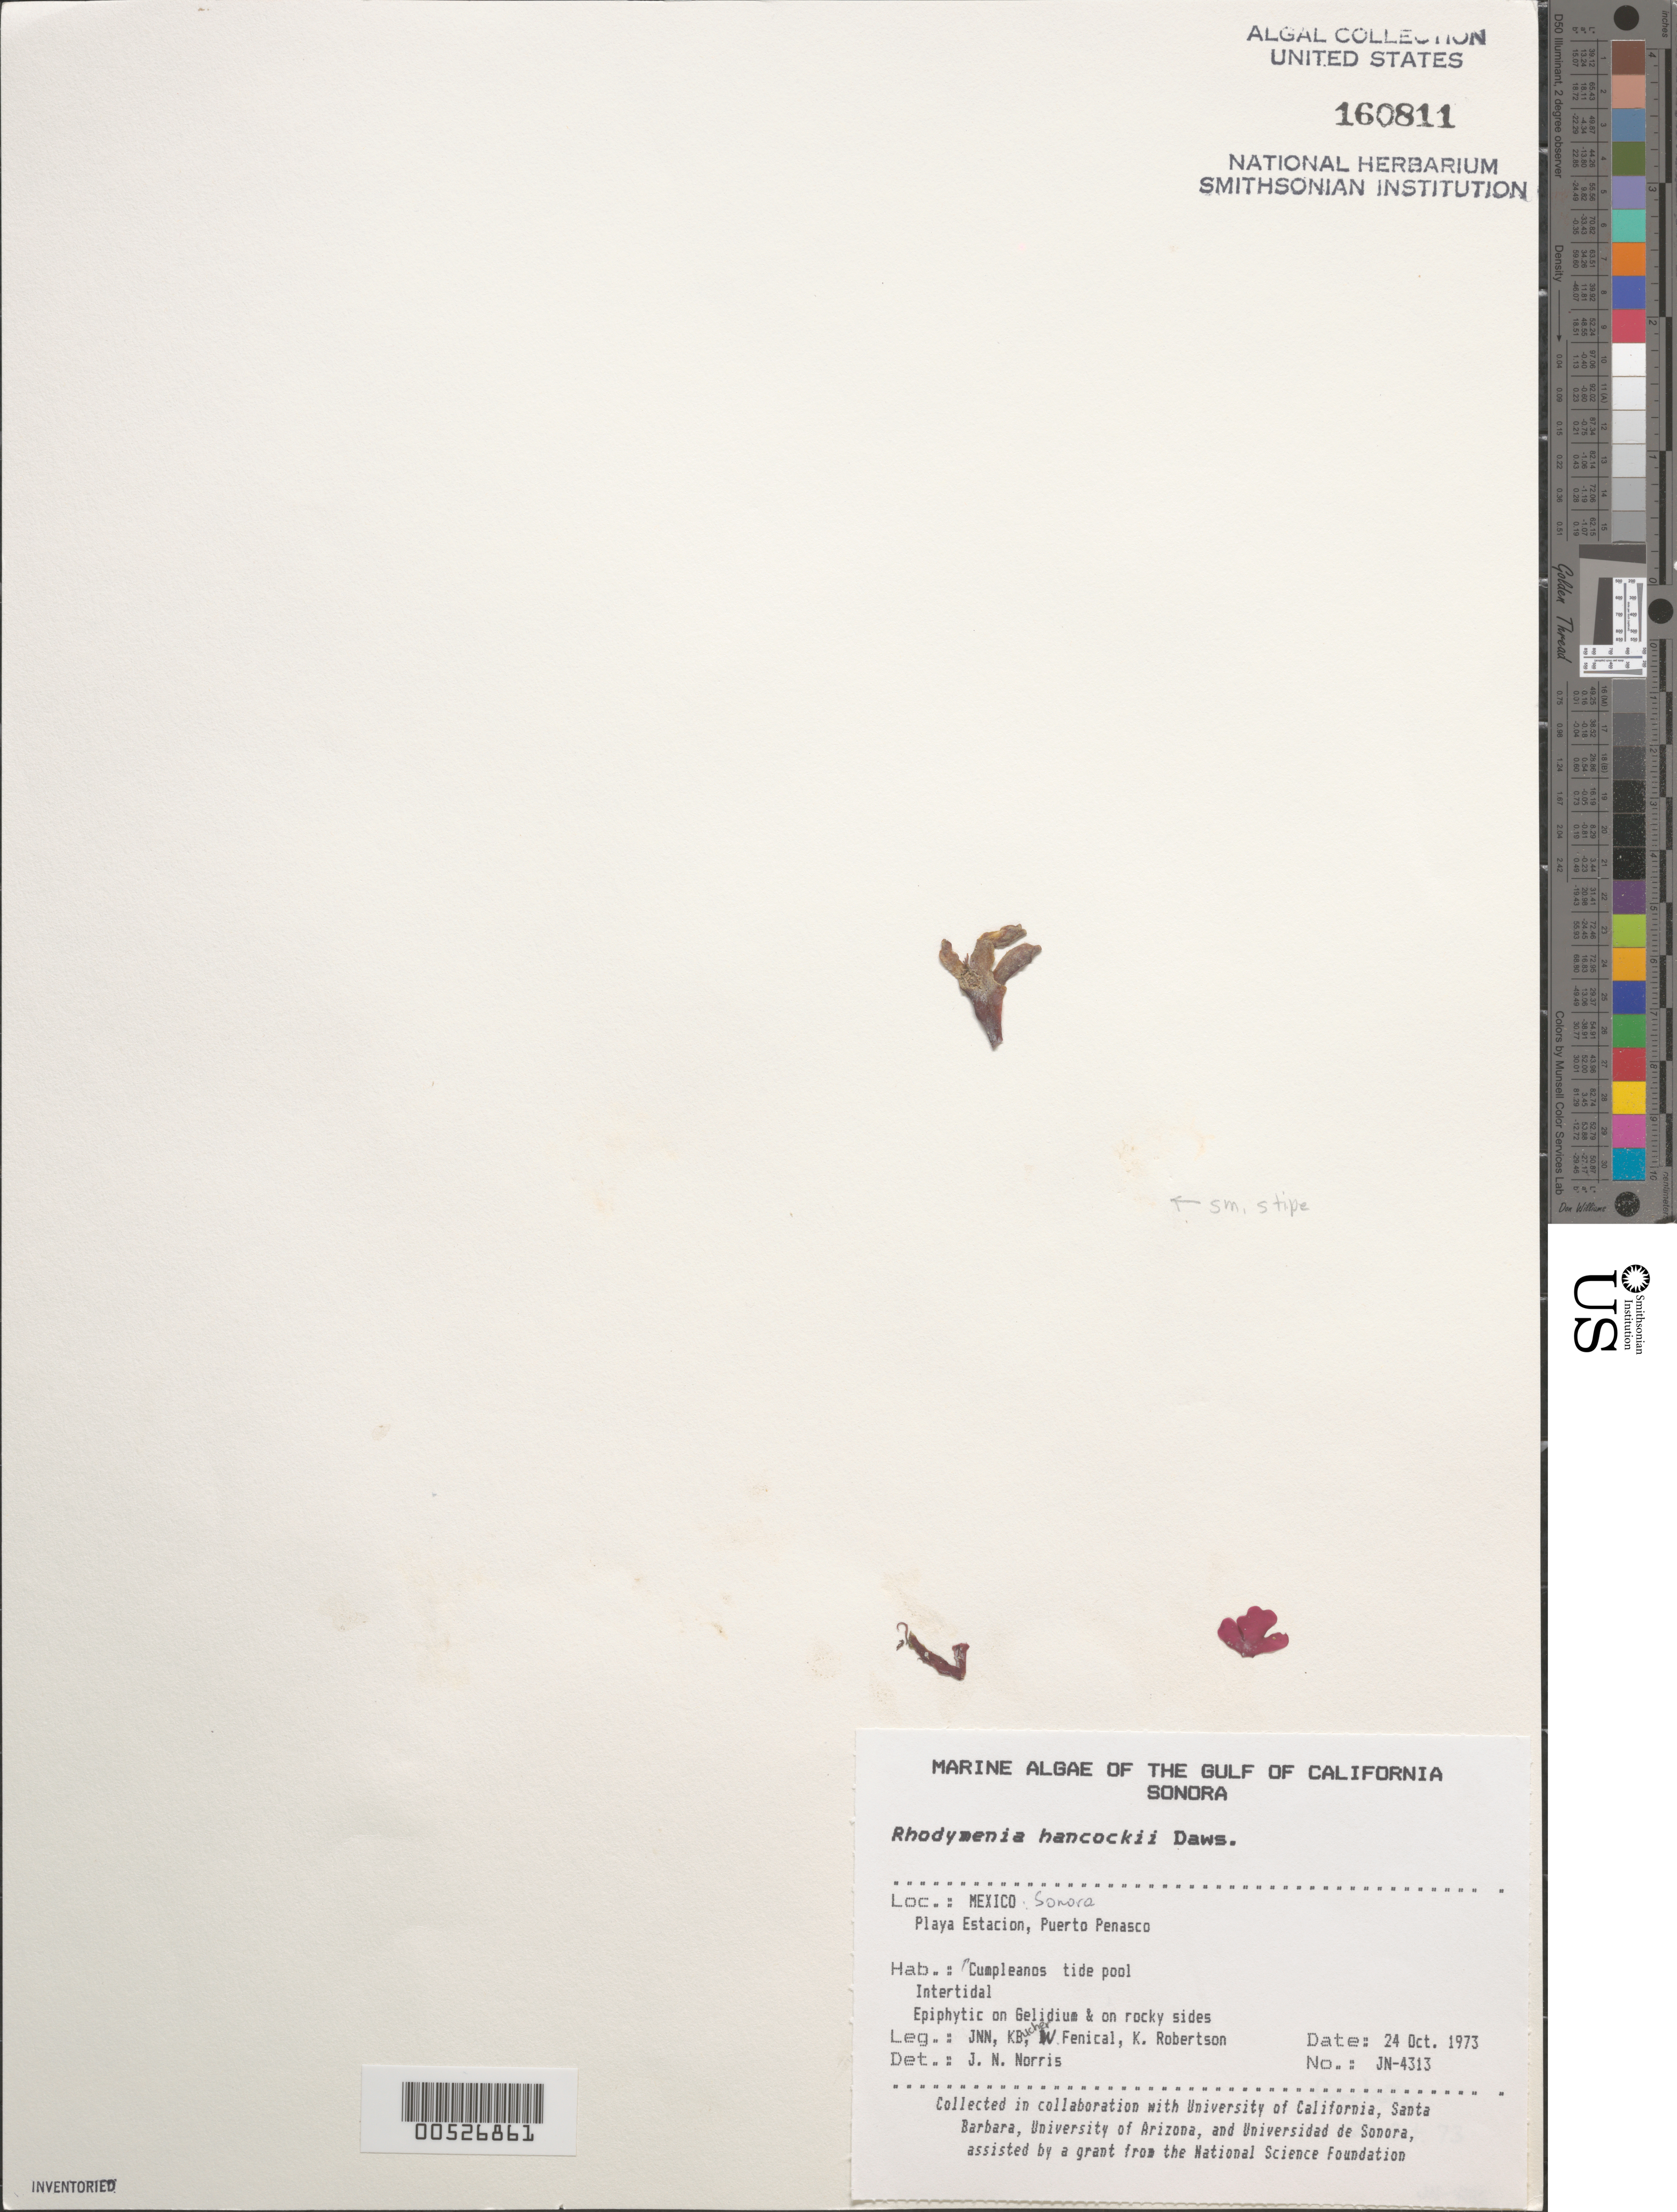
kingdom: Plantae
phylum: Rhodophyta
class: Florideophyceae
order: Rhodymeniales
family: Rhodymeniaceae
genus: Rhodymenia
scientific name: Rhodymenia hancockii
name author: E.Y. Dawson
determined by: Norris, James N.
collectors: J. N. Norris, K. E. Bucher, W. Fenical & K. Robertson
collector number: JN-4313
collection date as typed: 24 Oct 1973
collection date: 1973-10-24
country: Mexico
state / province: Sonora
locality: Playa Estacion, Puerto Penasco, Cumpleanos Tide Pool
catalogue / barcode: US 160811